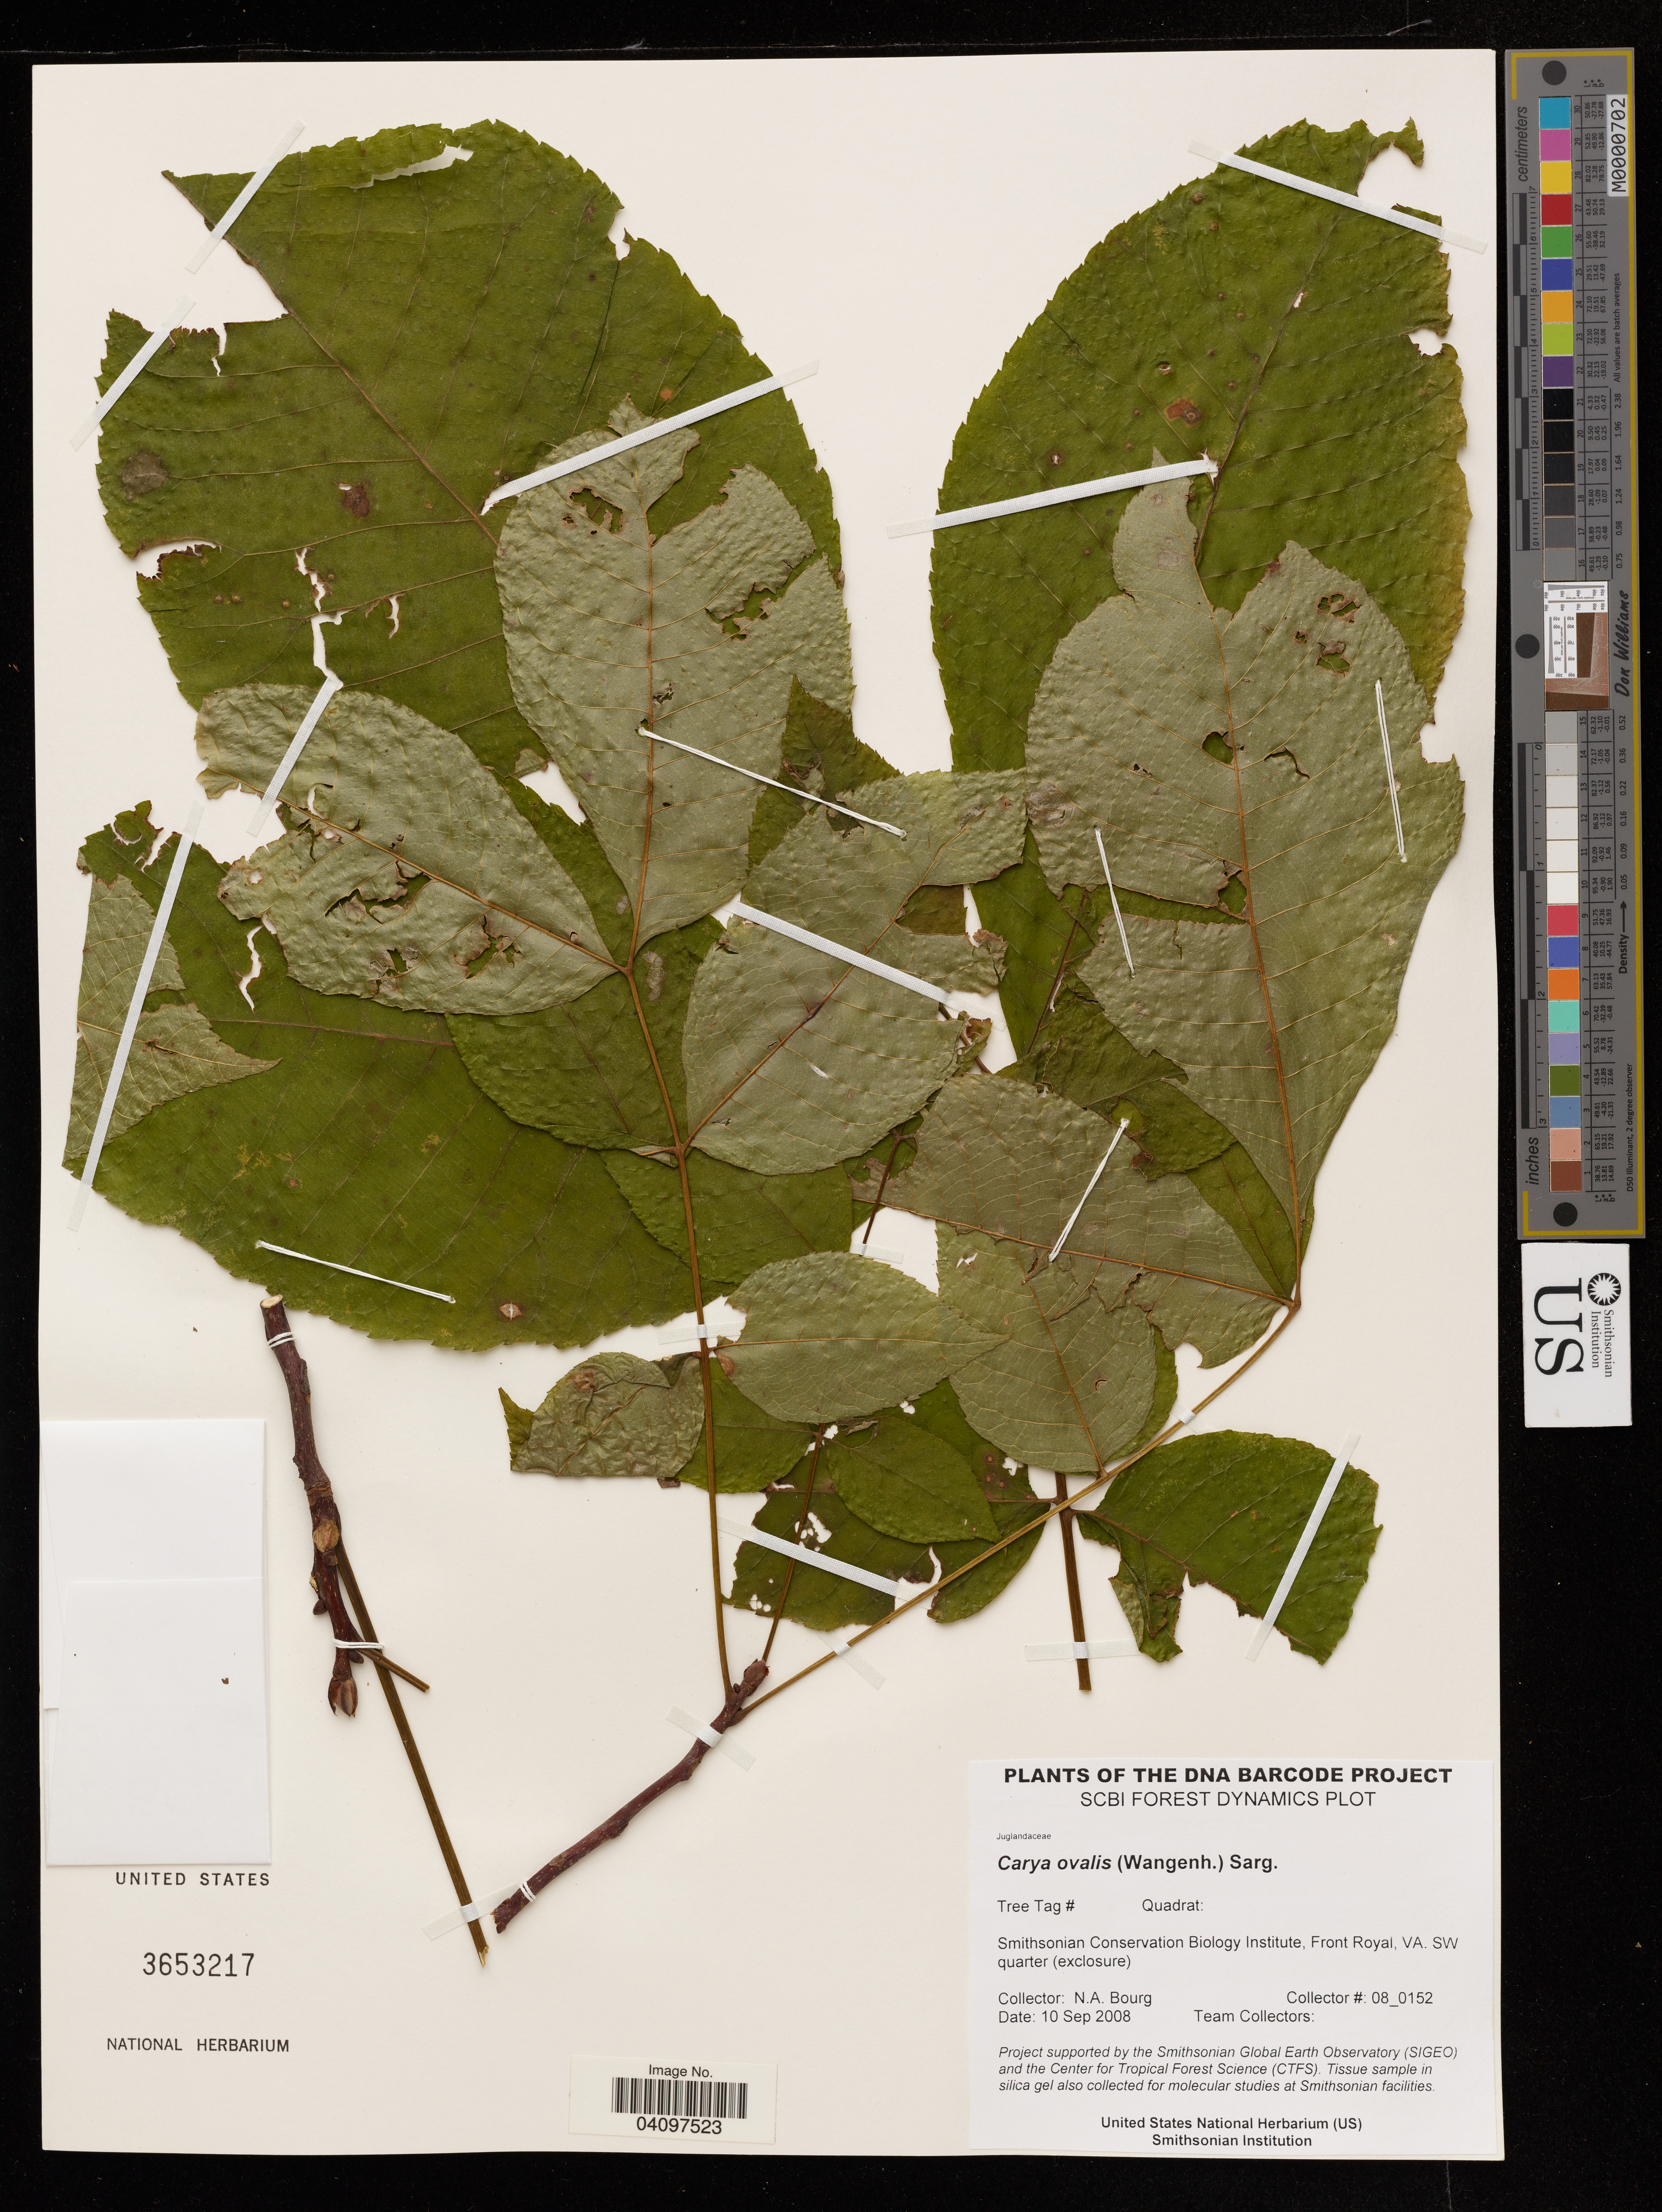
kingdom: Plantae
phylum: Tracheophyta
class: Magnoliopsida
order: Fagales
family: Juglandaceae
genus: Carya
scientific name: Carya ovalis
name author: (Wangenh.) Sarg.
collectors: N. A. Bourg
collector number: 08_0152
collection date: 2008-09-10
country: United States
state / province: Virginia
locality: Smithsonian Conservation Biology Institute, Front Royal, VA. SW quarter (exclosure).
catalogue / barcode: US 3653217